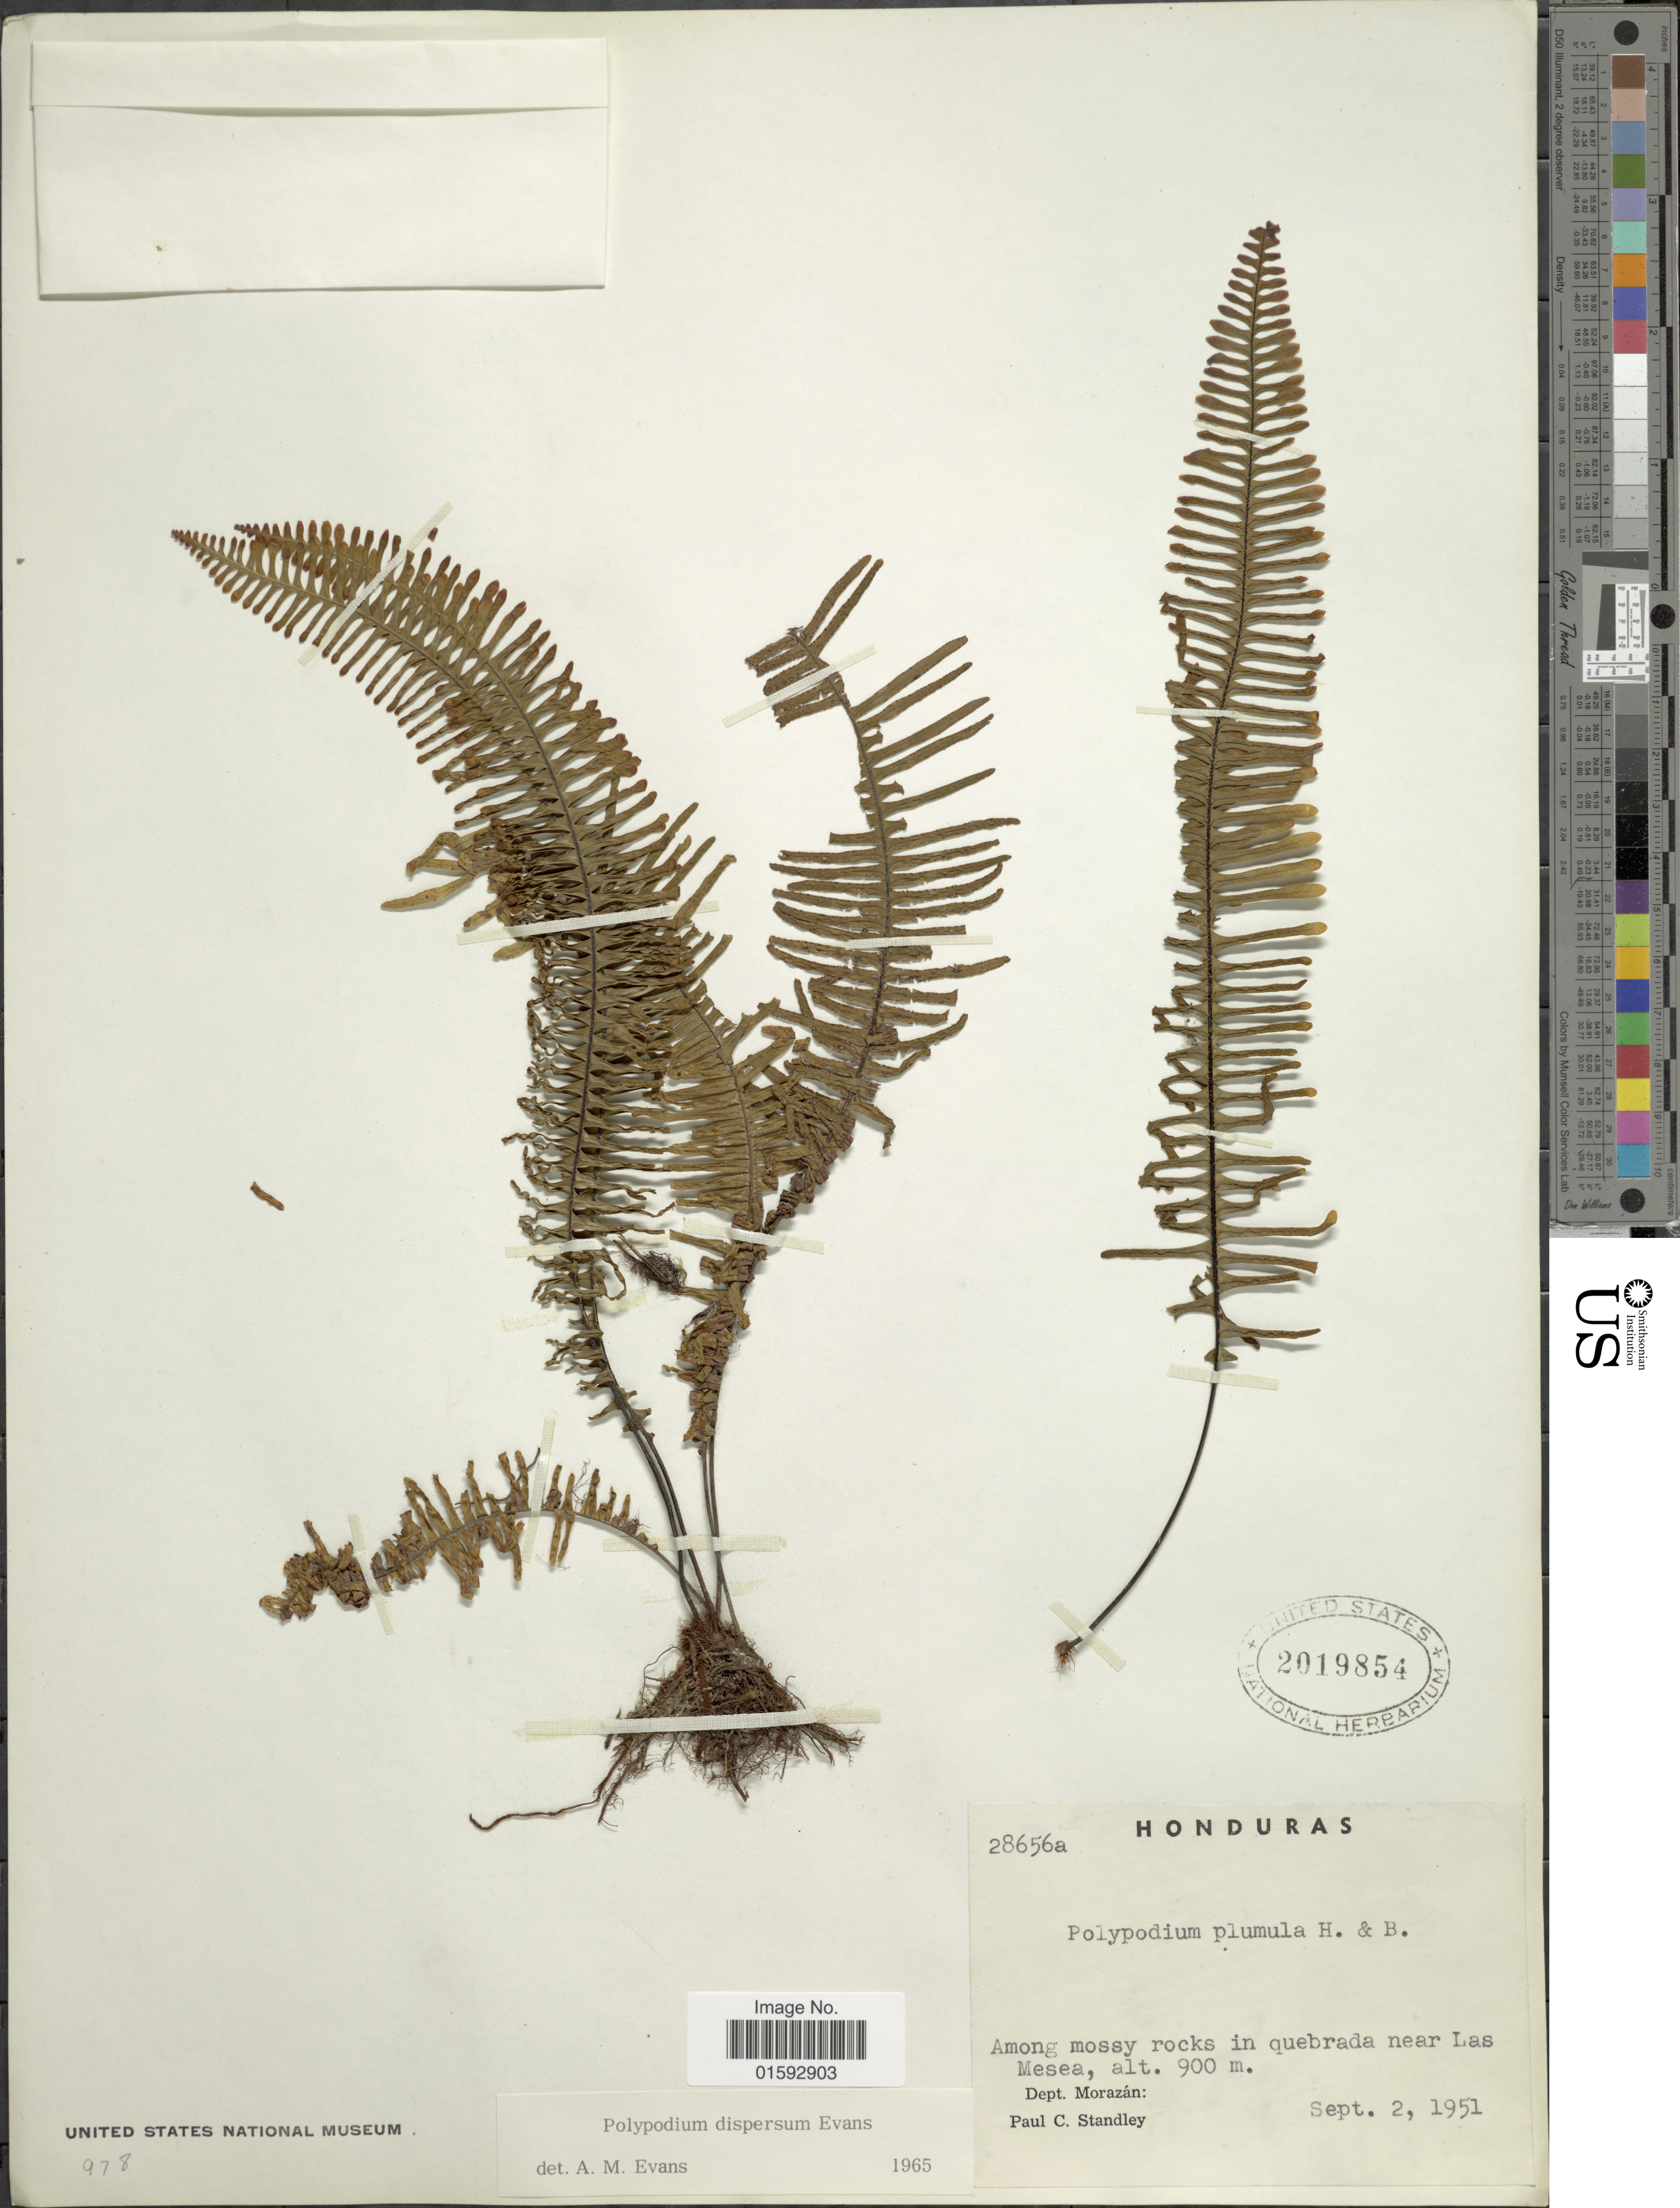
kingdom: Plantae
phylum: Tracheophyta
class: Polypodiopsida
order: Polypodiales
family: Polypodiaceae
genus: Pecluma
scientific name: Pecluma dispersa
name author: (A.M. Evans) M.G. Price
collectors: P. C. Standley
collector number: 28656a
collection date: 1951-09-02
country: Honduras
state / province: Fco. Morazán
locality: Among mossy rocks in quebrada near Las Mesea. Dept. Morazan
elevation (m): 900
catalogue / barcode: US 2019854